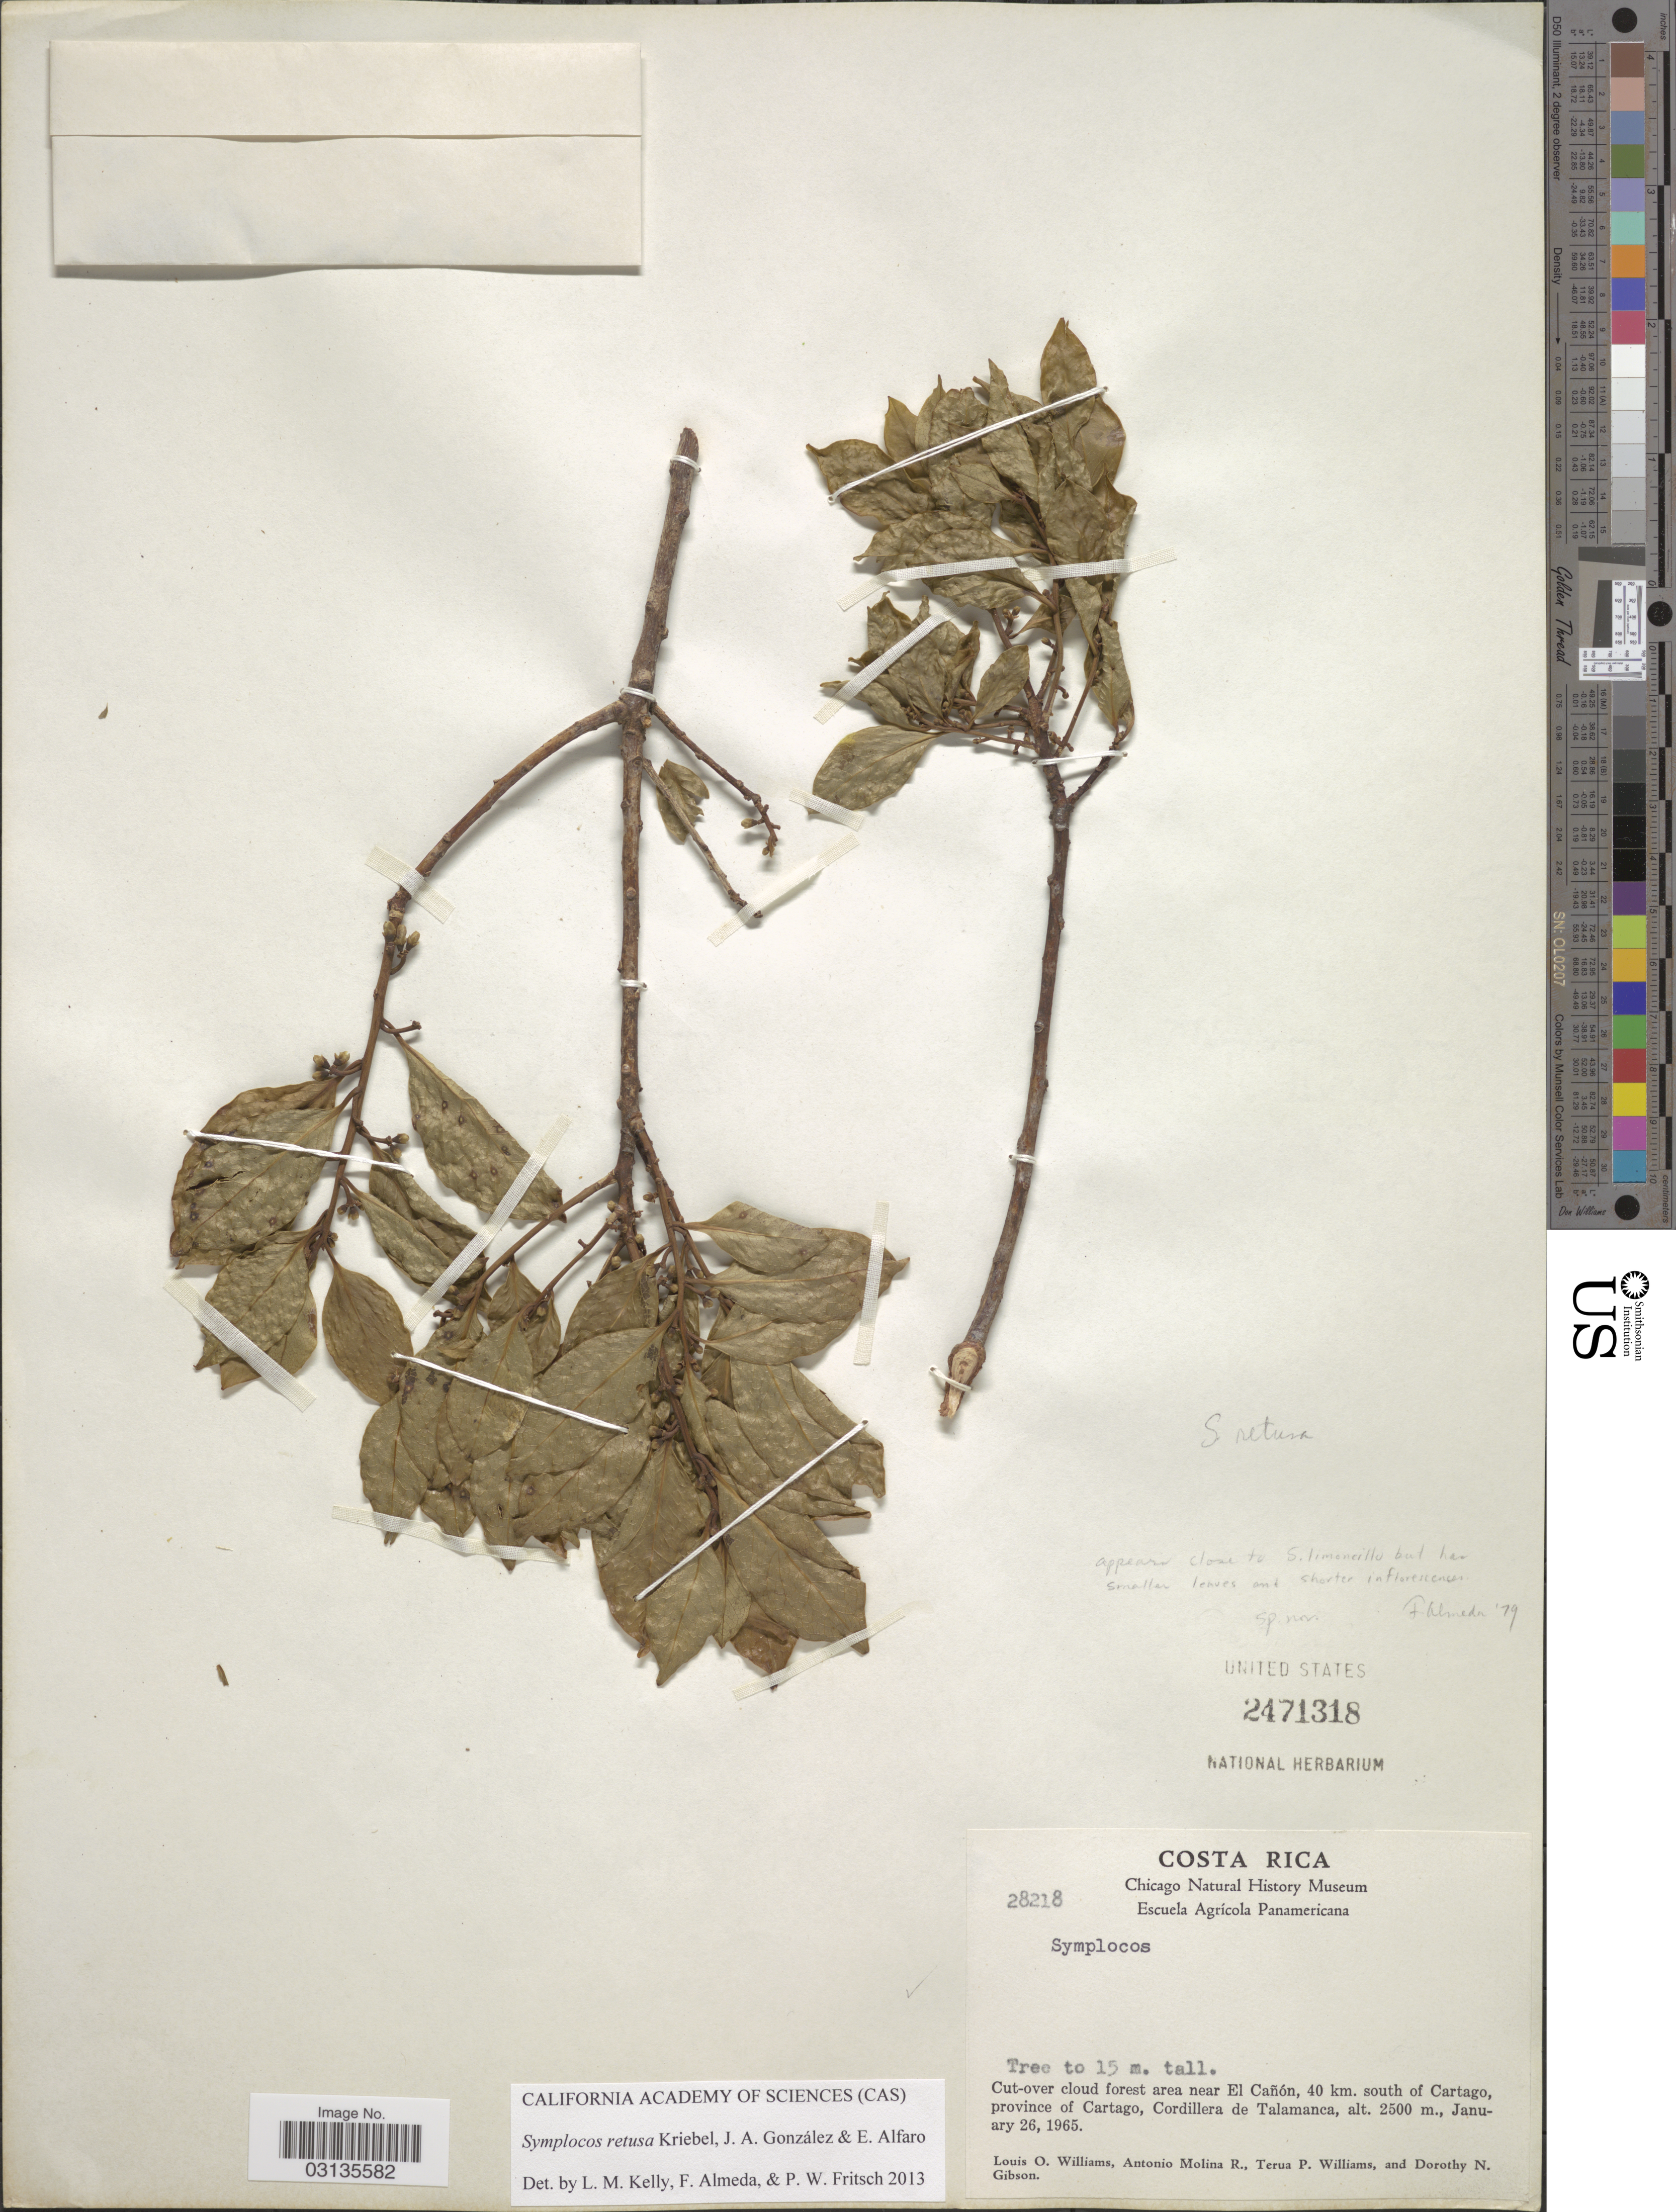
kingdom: Plantae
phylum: Tracheophyta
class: Magnoliopsida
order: Ericales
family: Symplocaceae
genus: Symplocos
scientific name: Symplocos retusa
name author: Kriebel et al.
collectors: L. O. Williams, A. Molina R., T. Williams & D. N. Gibson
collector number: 28218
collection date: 1965-01-26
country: Costa Rica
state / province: Cartago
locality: Area near El Cañón, 40 km. south of Cartago, Cordillera de Talamanca.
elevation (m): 2500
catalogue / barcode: US 2471318